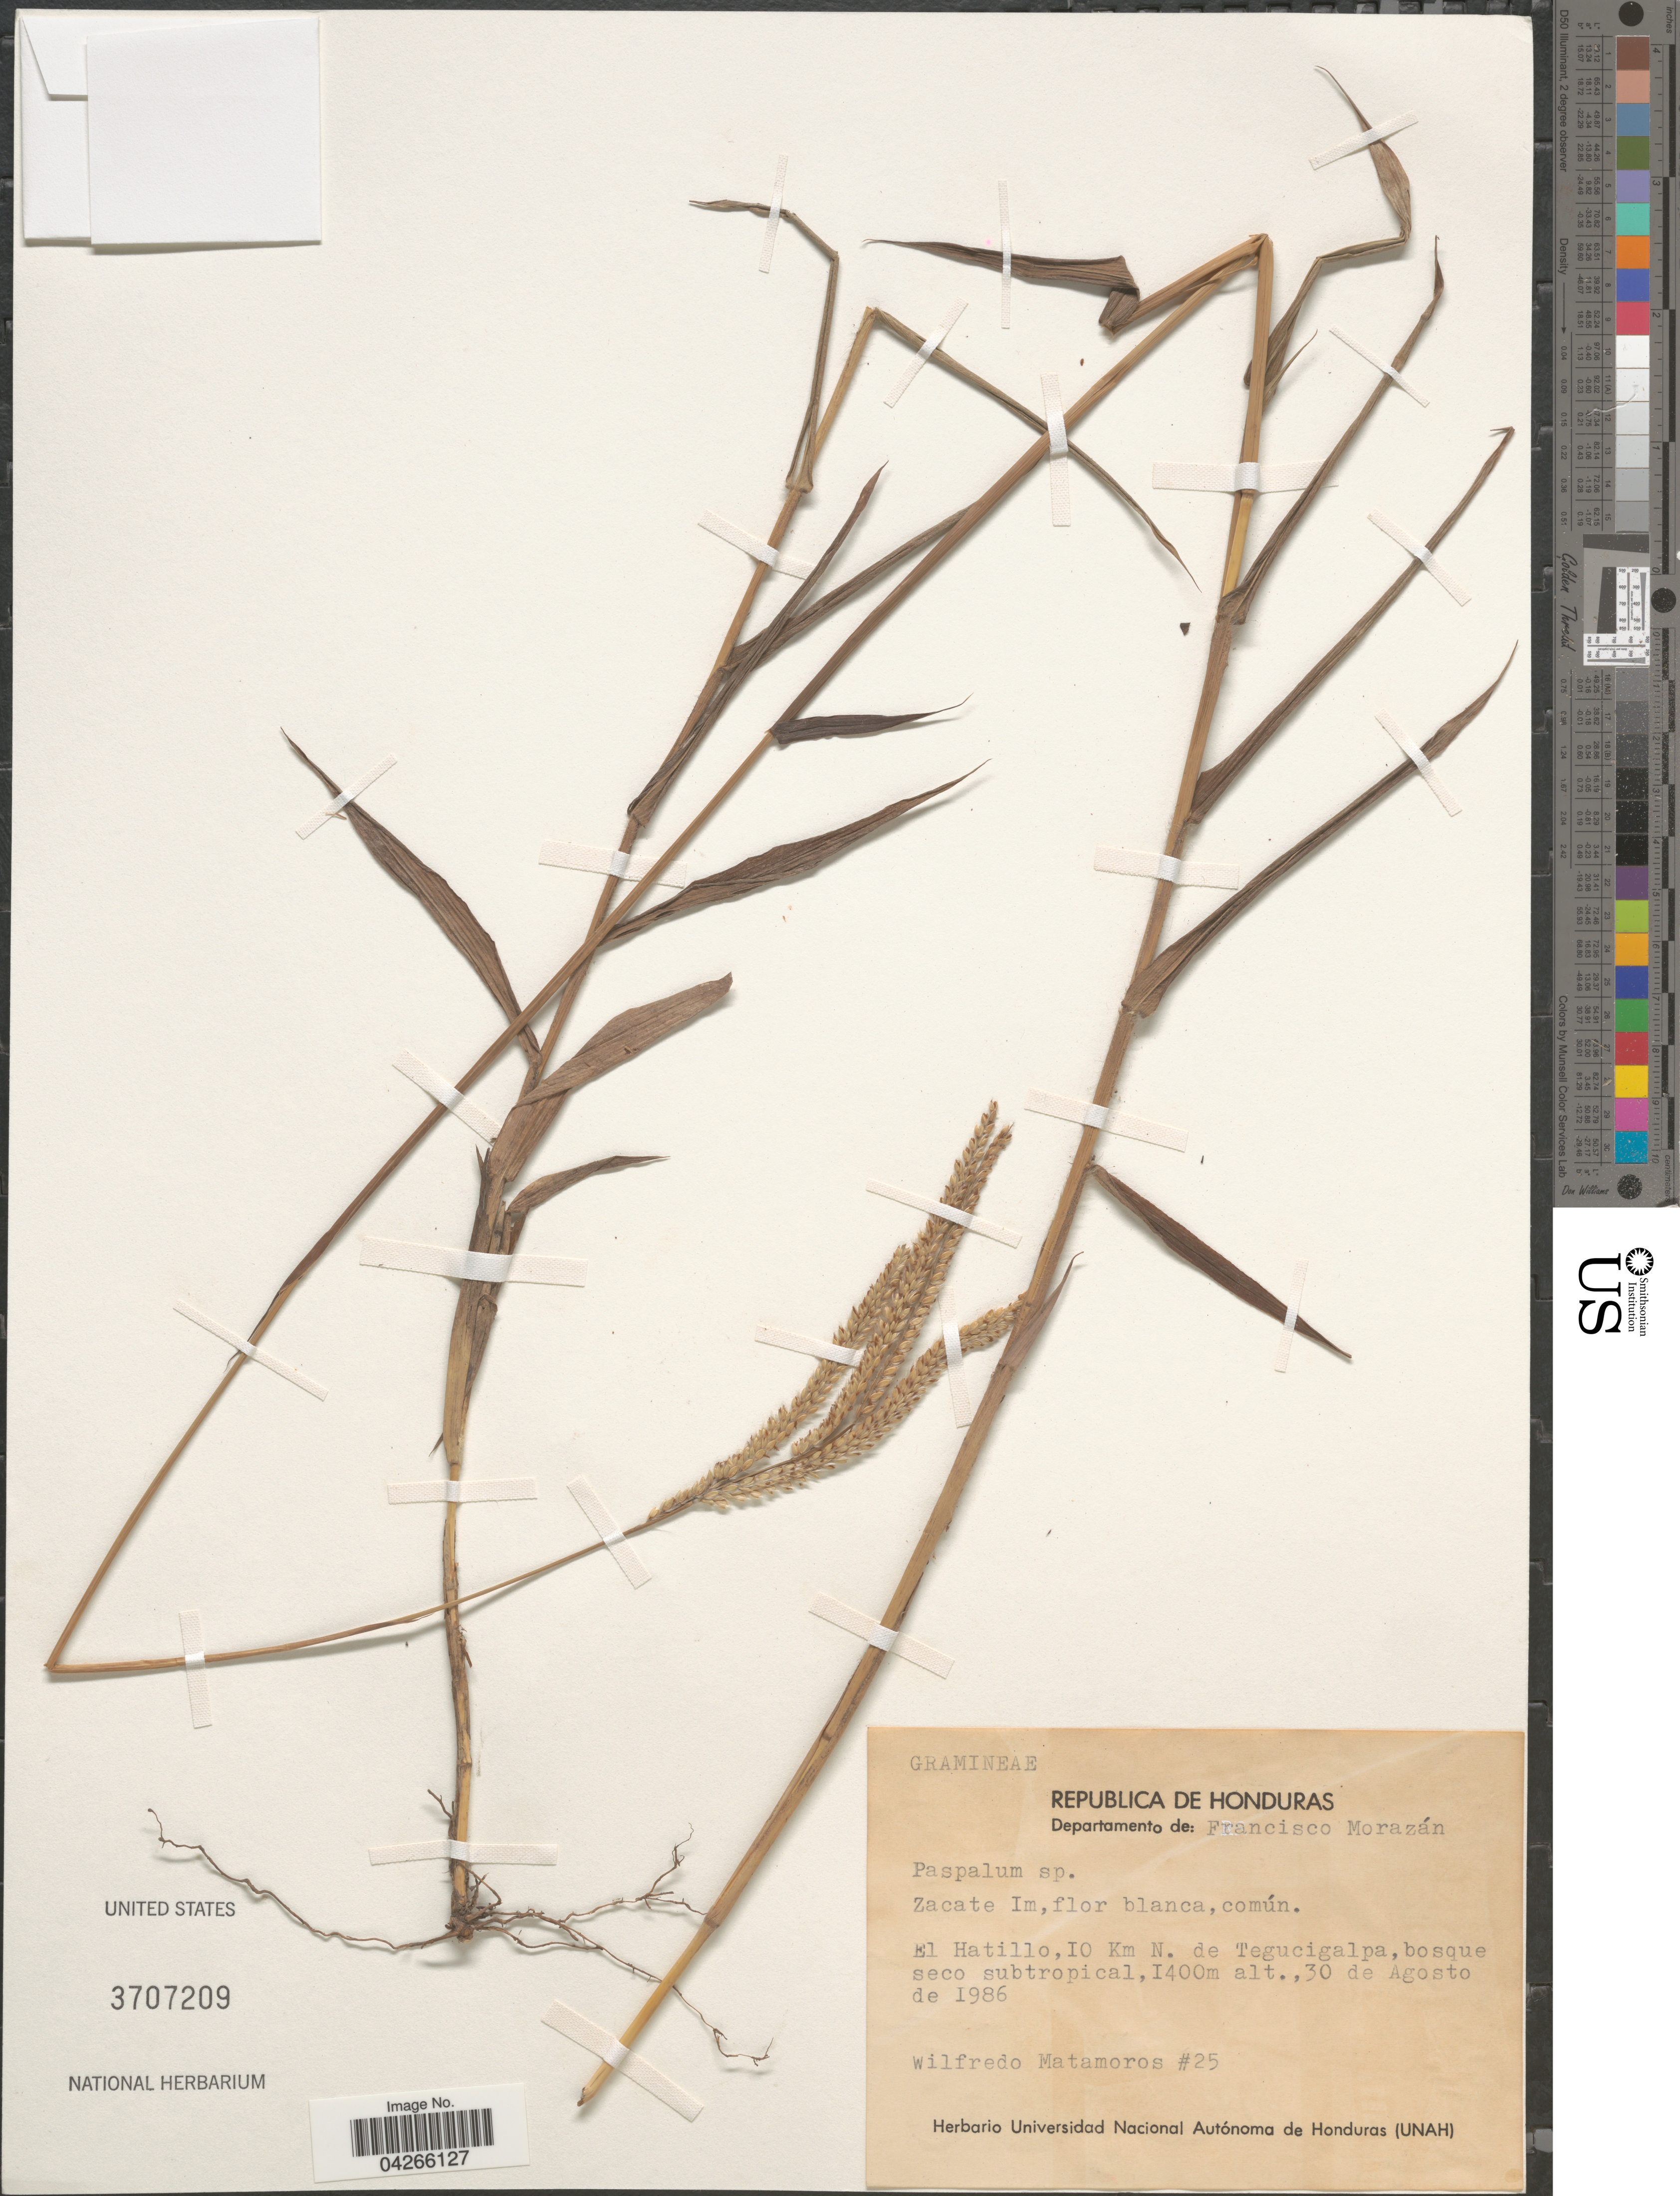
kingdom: Plantae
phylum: Tracheophyta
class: Liliopsida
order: Poales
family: Poaceae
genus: Paspalum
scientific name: Paspalum sp.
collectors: W. Matamoros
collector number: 25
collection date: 1986-08-30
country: Honduras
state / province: Fco. Morazán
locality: Departamento de: Francisco Morazán. El Hatillo, 10 Km N. de Tegucigalpa, bosque seco subtropical.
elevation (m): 1400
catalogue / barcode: US 3707209